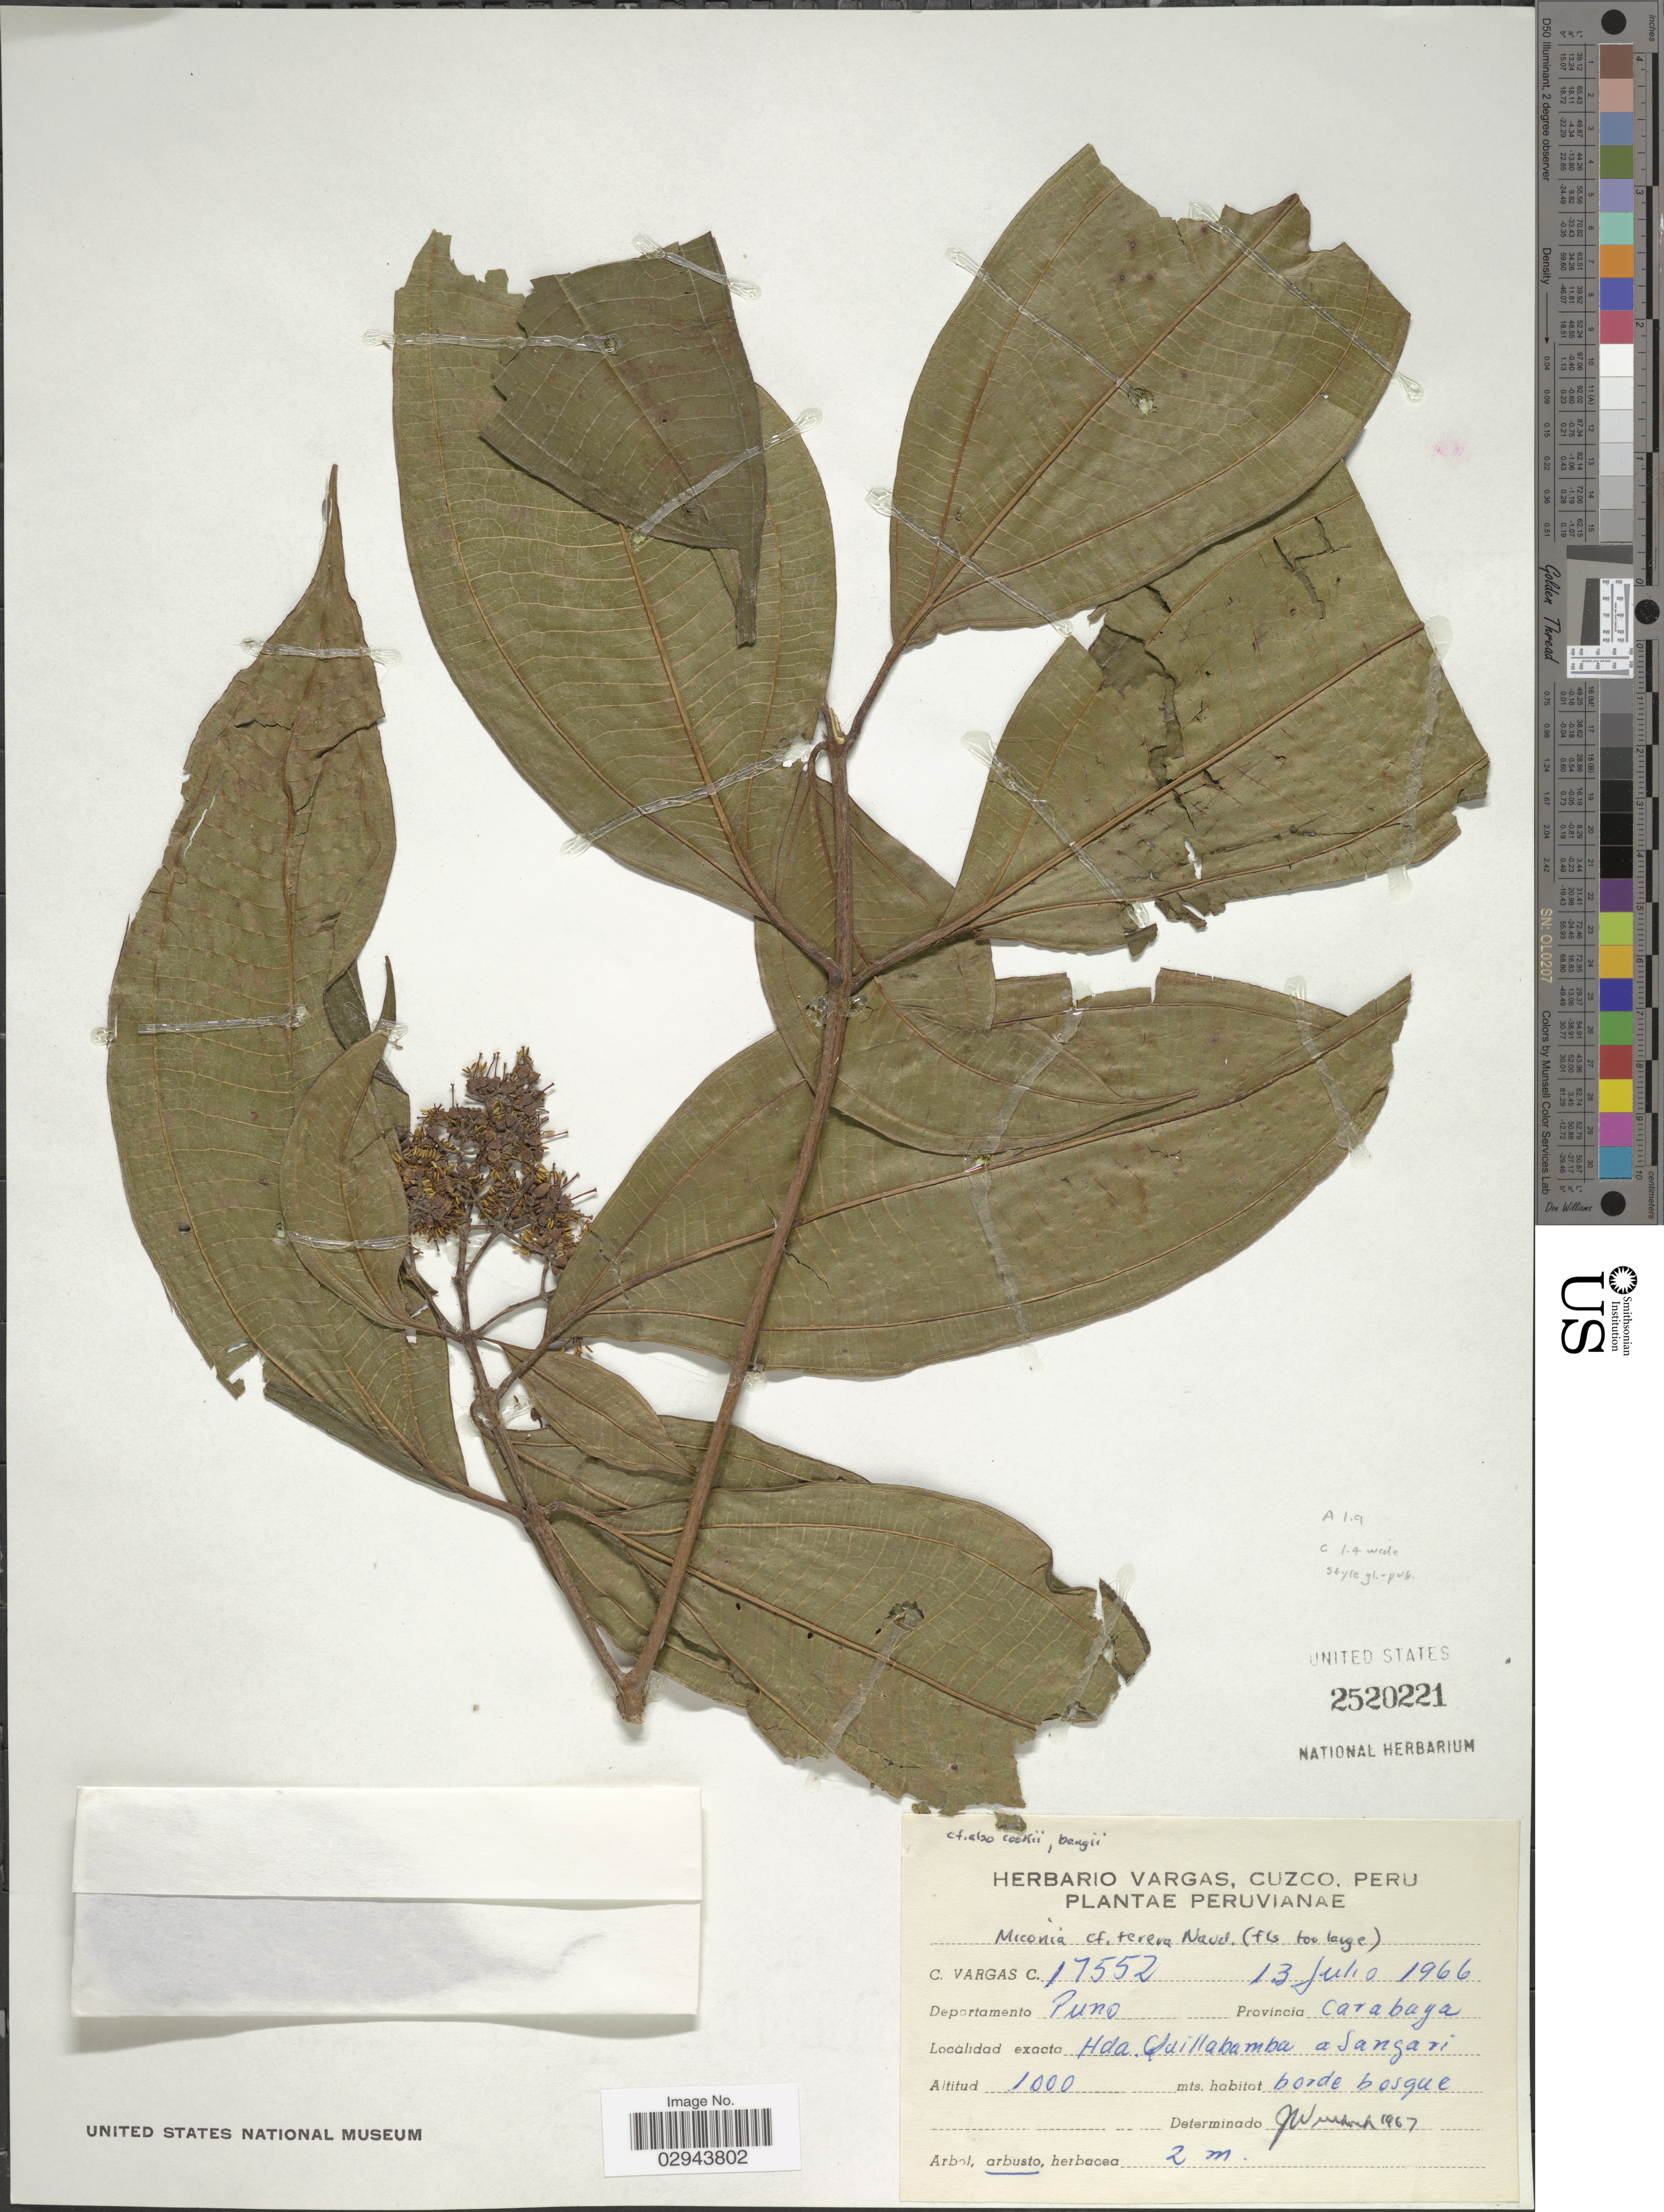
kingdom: Plantae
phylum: Tracheophyta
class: Magnoliopsida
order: Myrtales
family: Melastomataceae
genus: Miconia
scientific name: Miconia terera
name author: Naudin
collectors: C. Vargas Calderón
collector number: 17552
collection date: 1966-07-13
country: Peru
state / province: Puno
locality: Departamento Puno. Provincia Carabaya. Hda. Quillabamba a Sangari.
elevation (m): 1000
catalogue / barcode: US 2520221